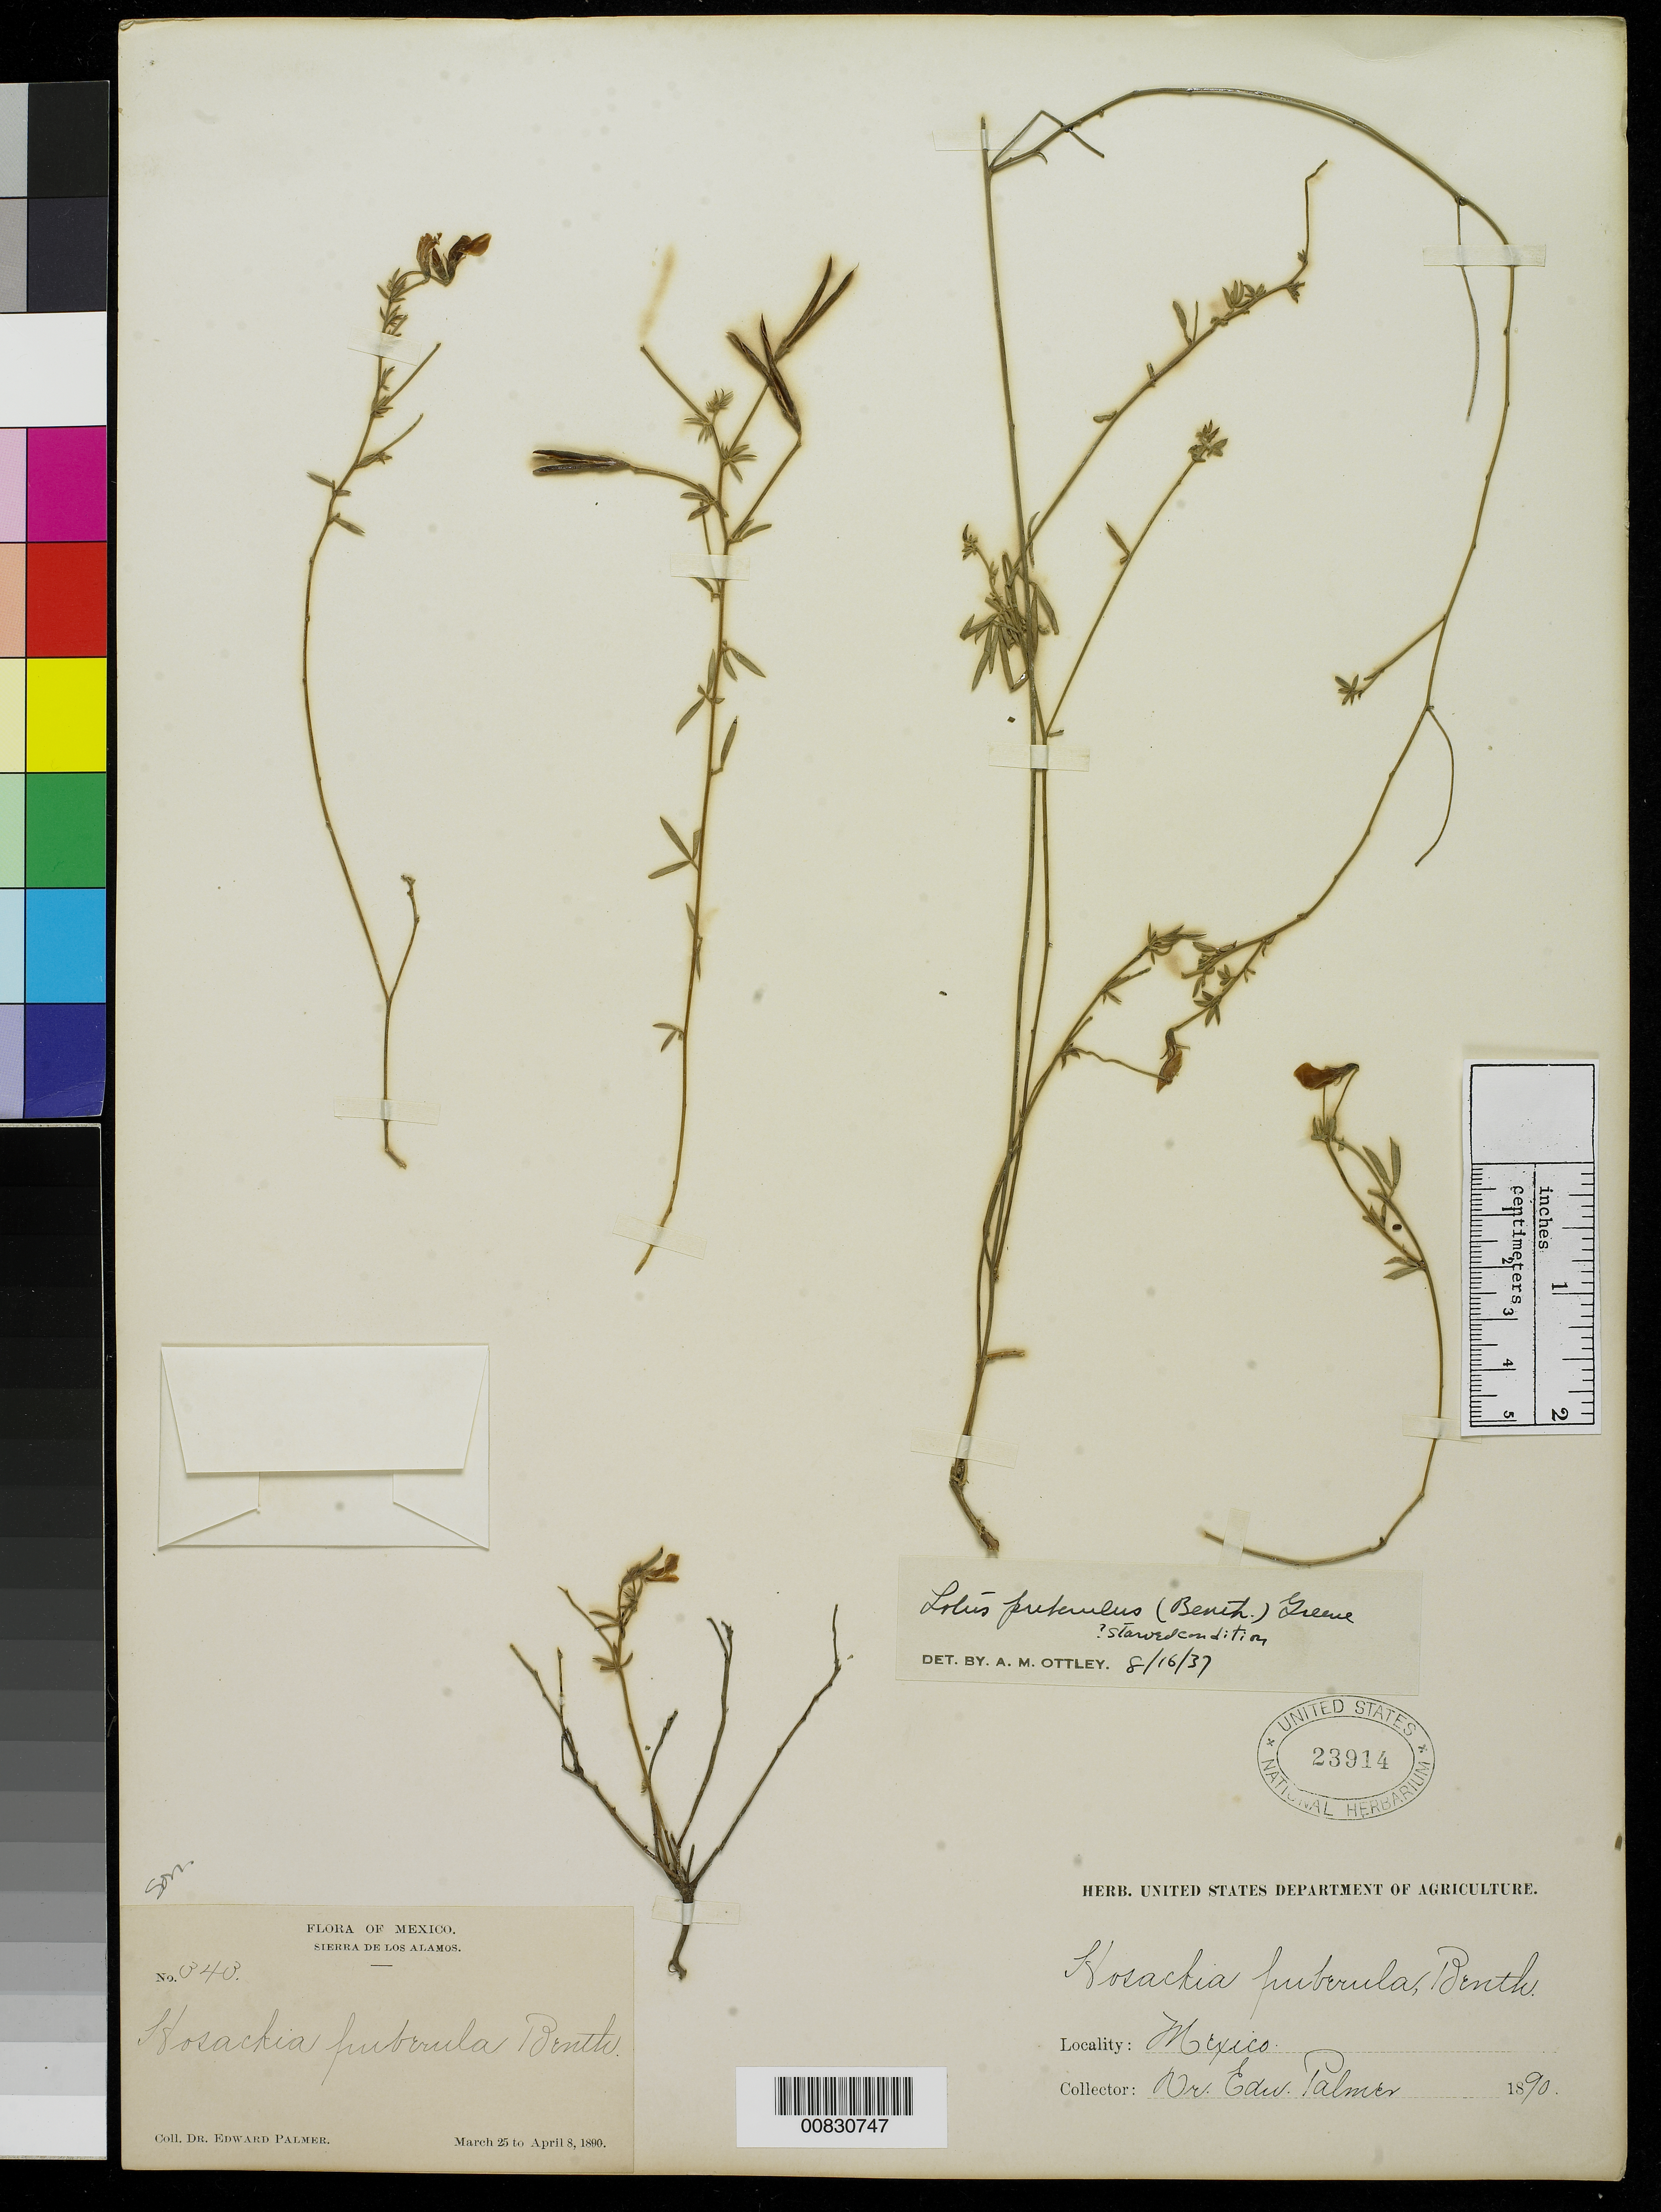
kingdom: Plantae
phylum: Tracheophyta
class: Magnoliopsida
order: Fabales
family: Fabaceae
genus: Ottleya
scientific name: Ottleya oroboides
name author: (Kunth) D.D. Sokoloff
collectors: E. Palmer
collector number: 343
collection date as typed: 25 Mar 1890 to 08 Apr 1890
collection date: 1890-03-25/1890-04-08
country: Mexico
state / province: Sonora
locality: Sierra de los Alamos, Sonora.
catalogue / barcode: US 23914